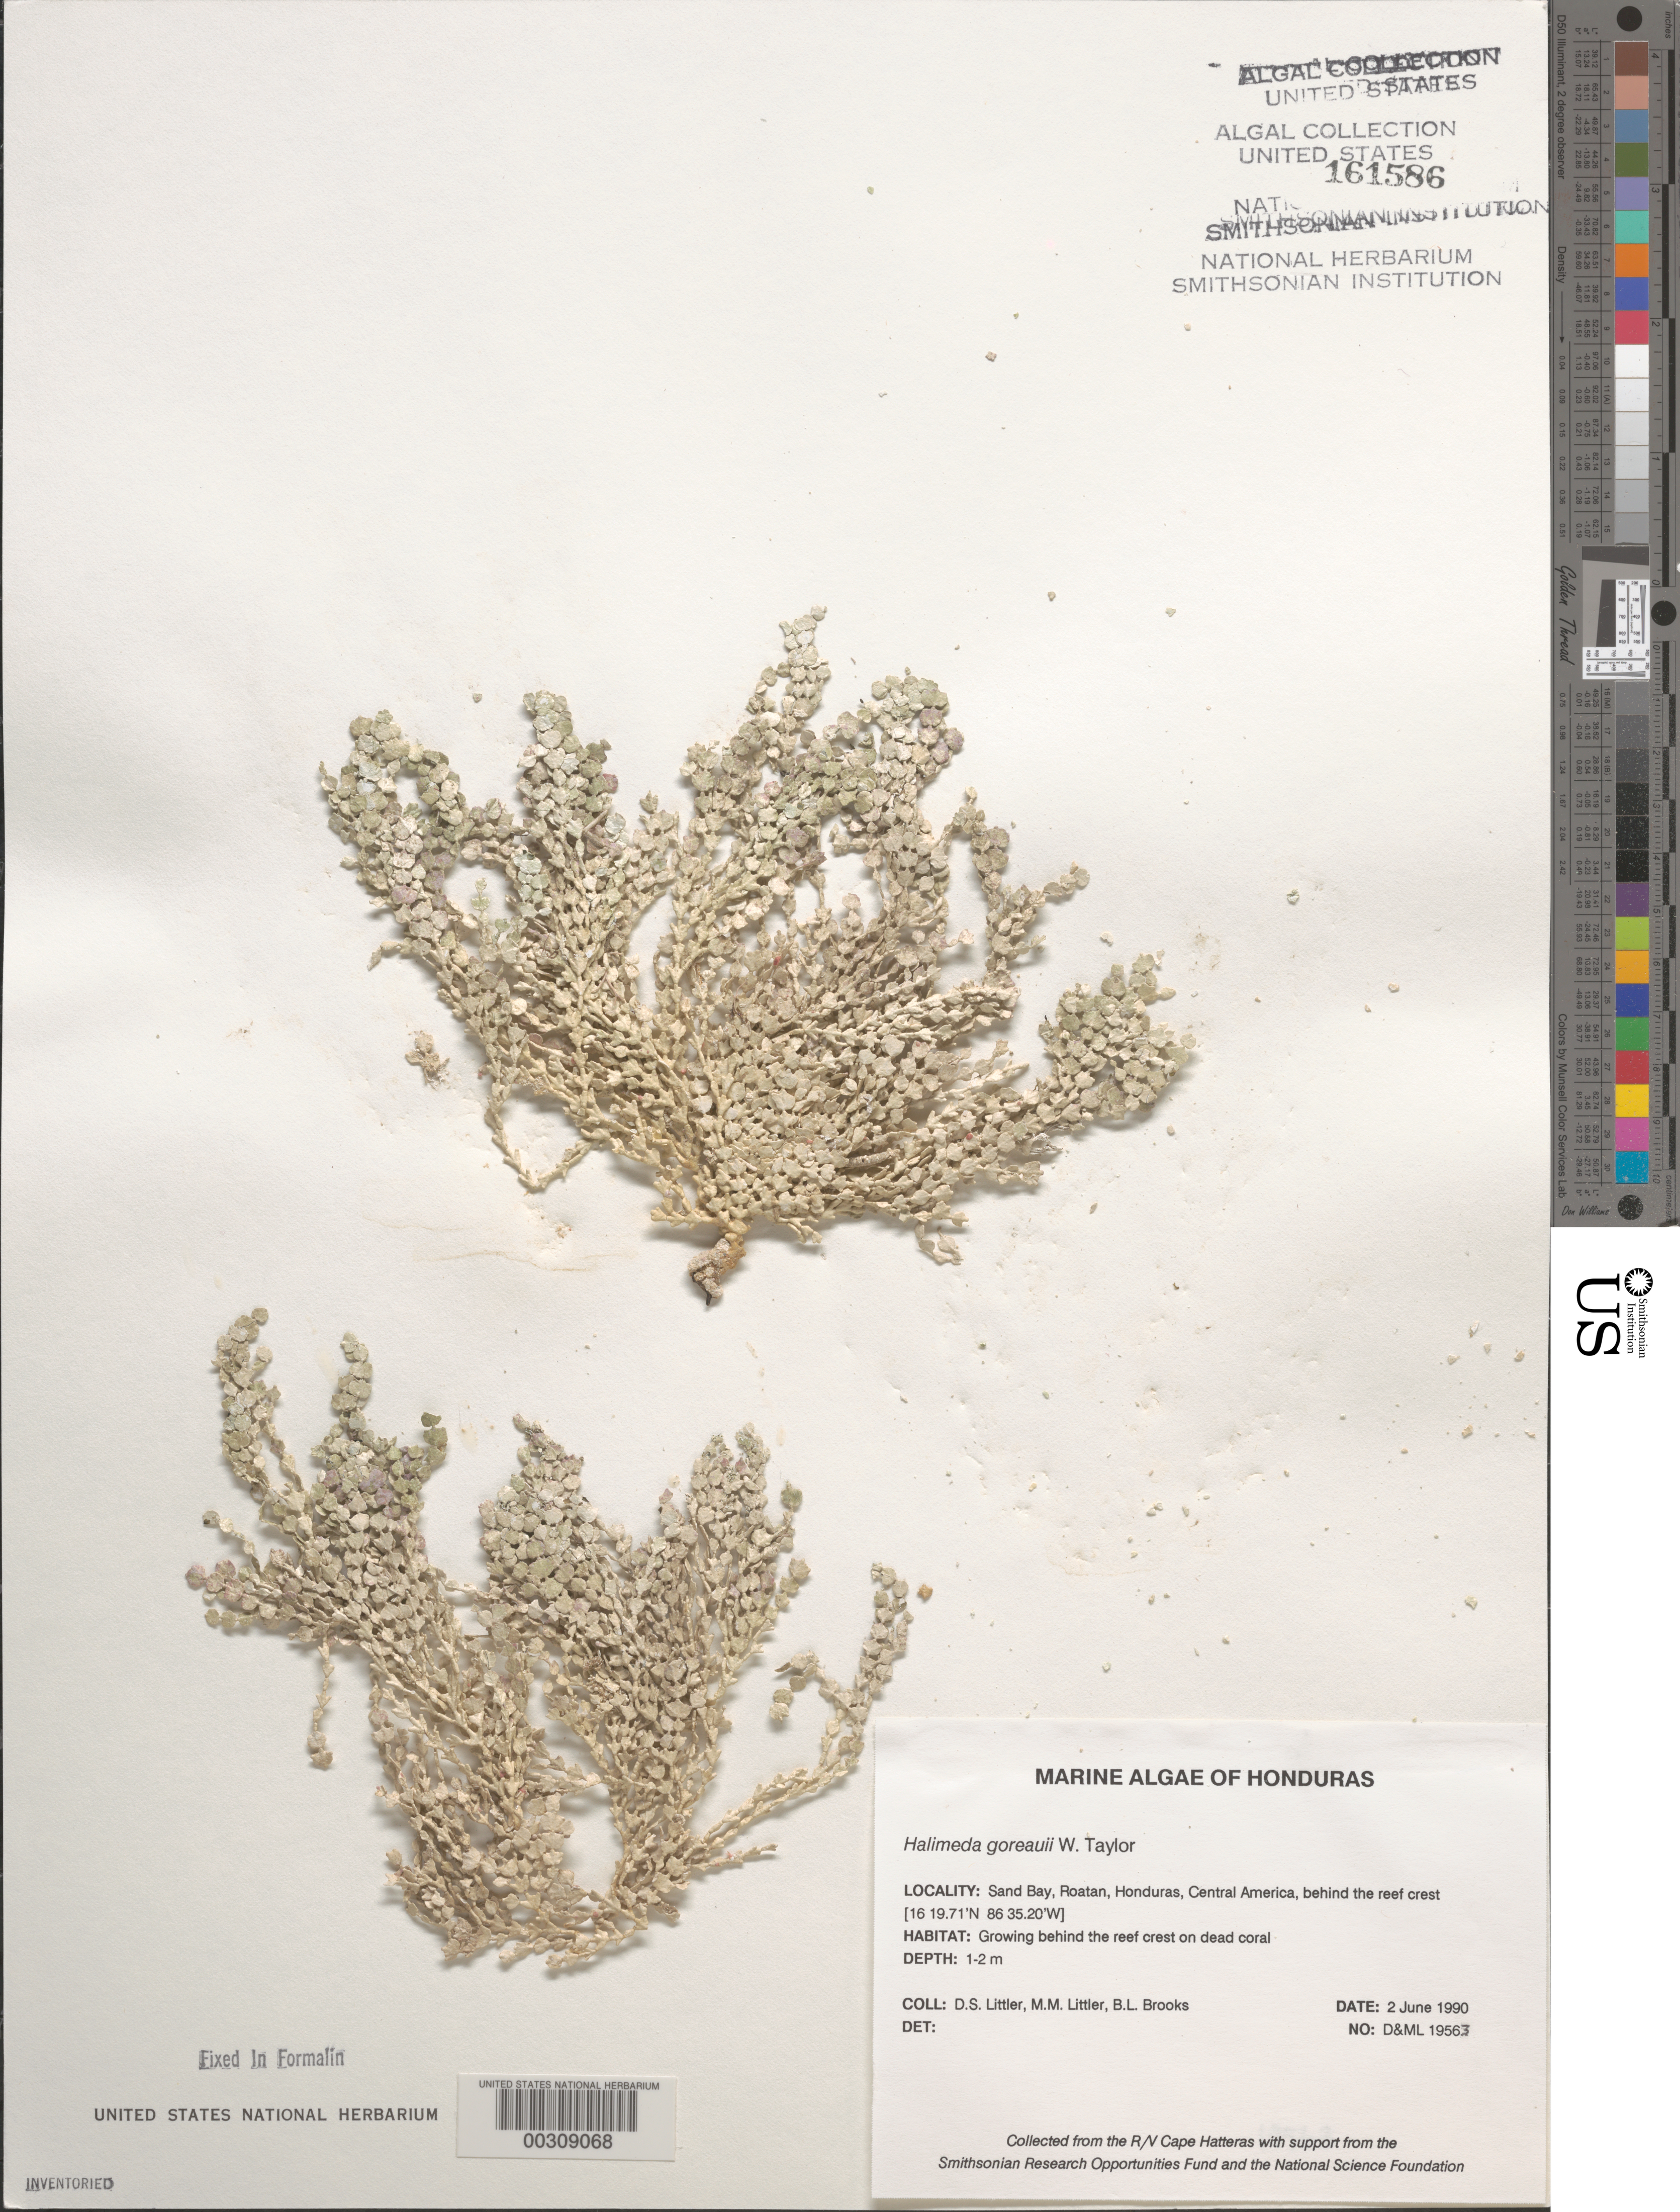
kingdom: Plantae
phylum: Chlorophyta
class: Ulvophyceae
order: Bryopsidales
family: Halimedaceae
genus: Halimeda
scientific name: Halimeda goreaui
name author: W.R. Taylor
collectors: D. S. Littler, M. M. Littler & B. Brooks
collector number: D&ML 19563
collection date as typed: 02 Jun 1990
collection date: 1990-06-02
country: Honduras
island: Roatan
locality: Sand Bay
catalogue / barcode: US 161586